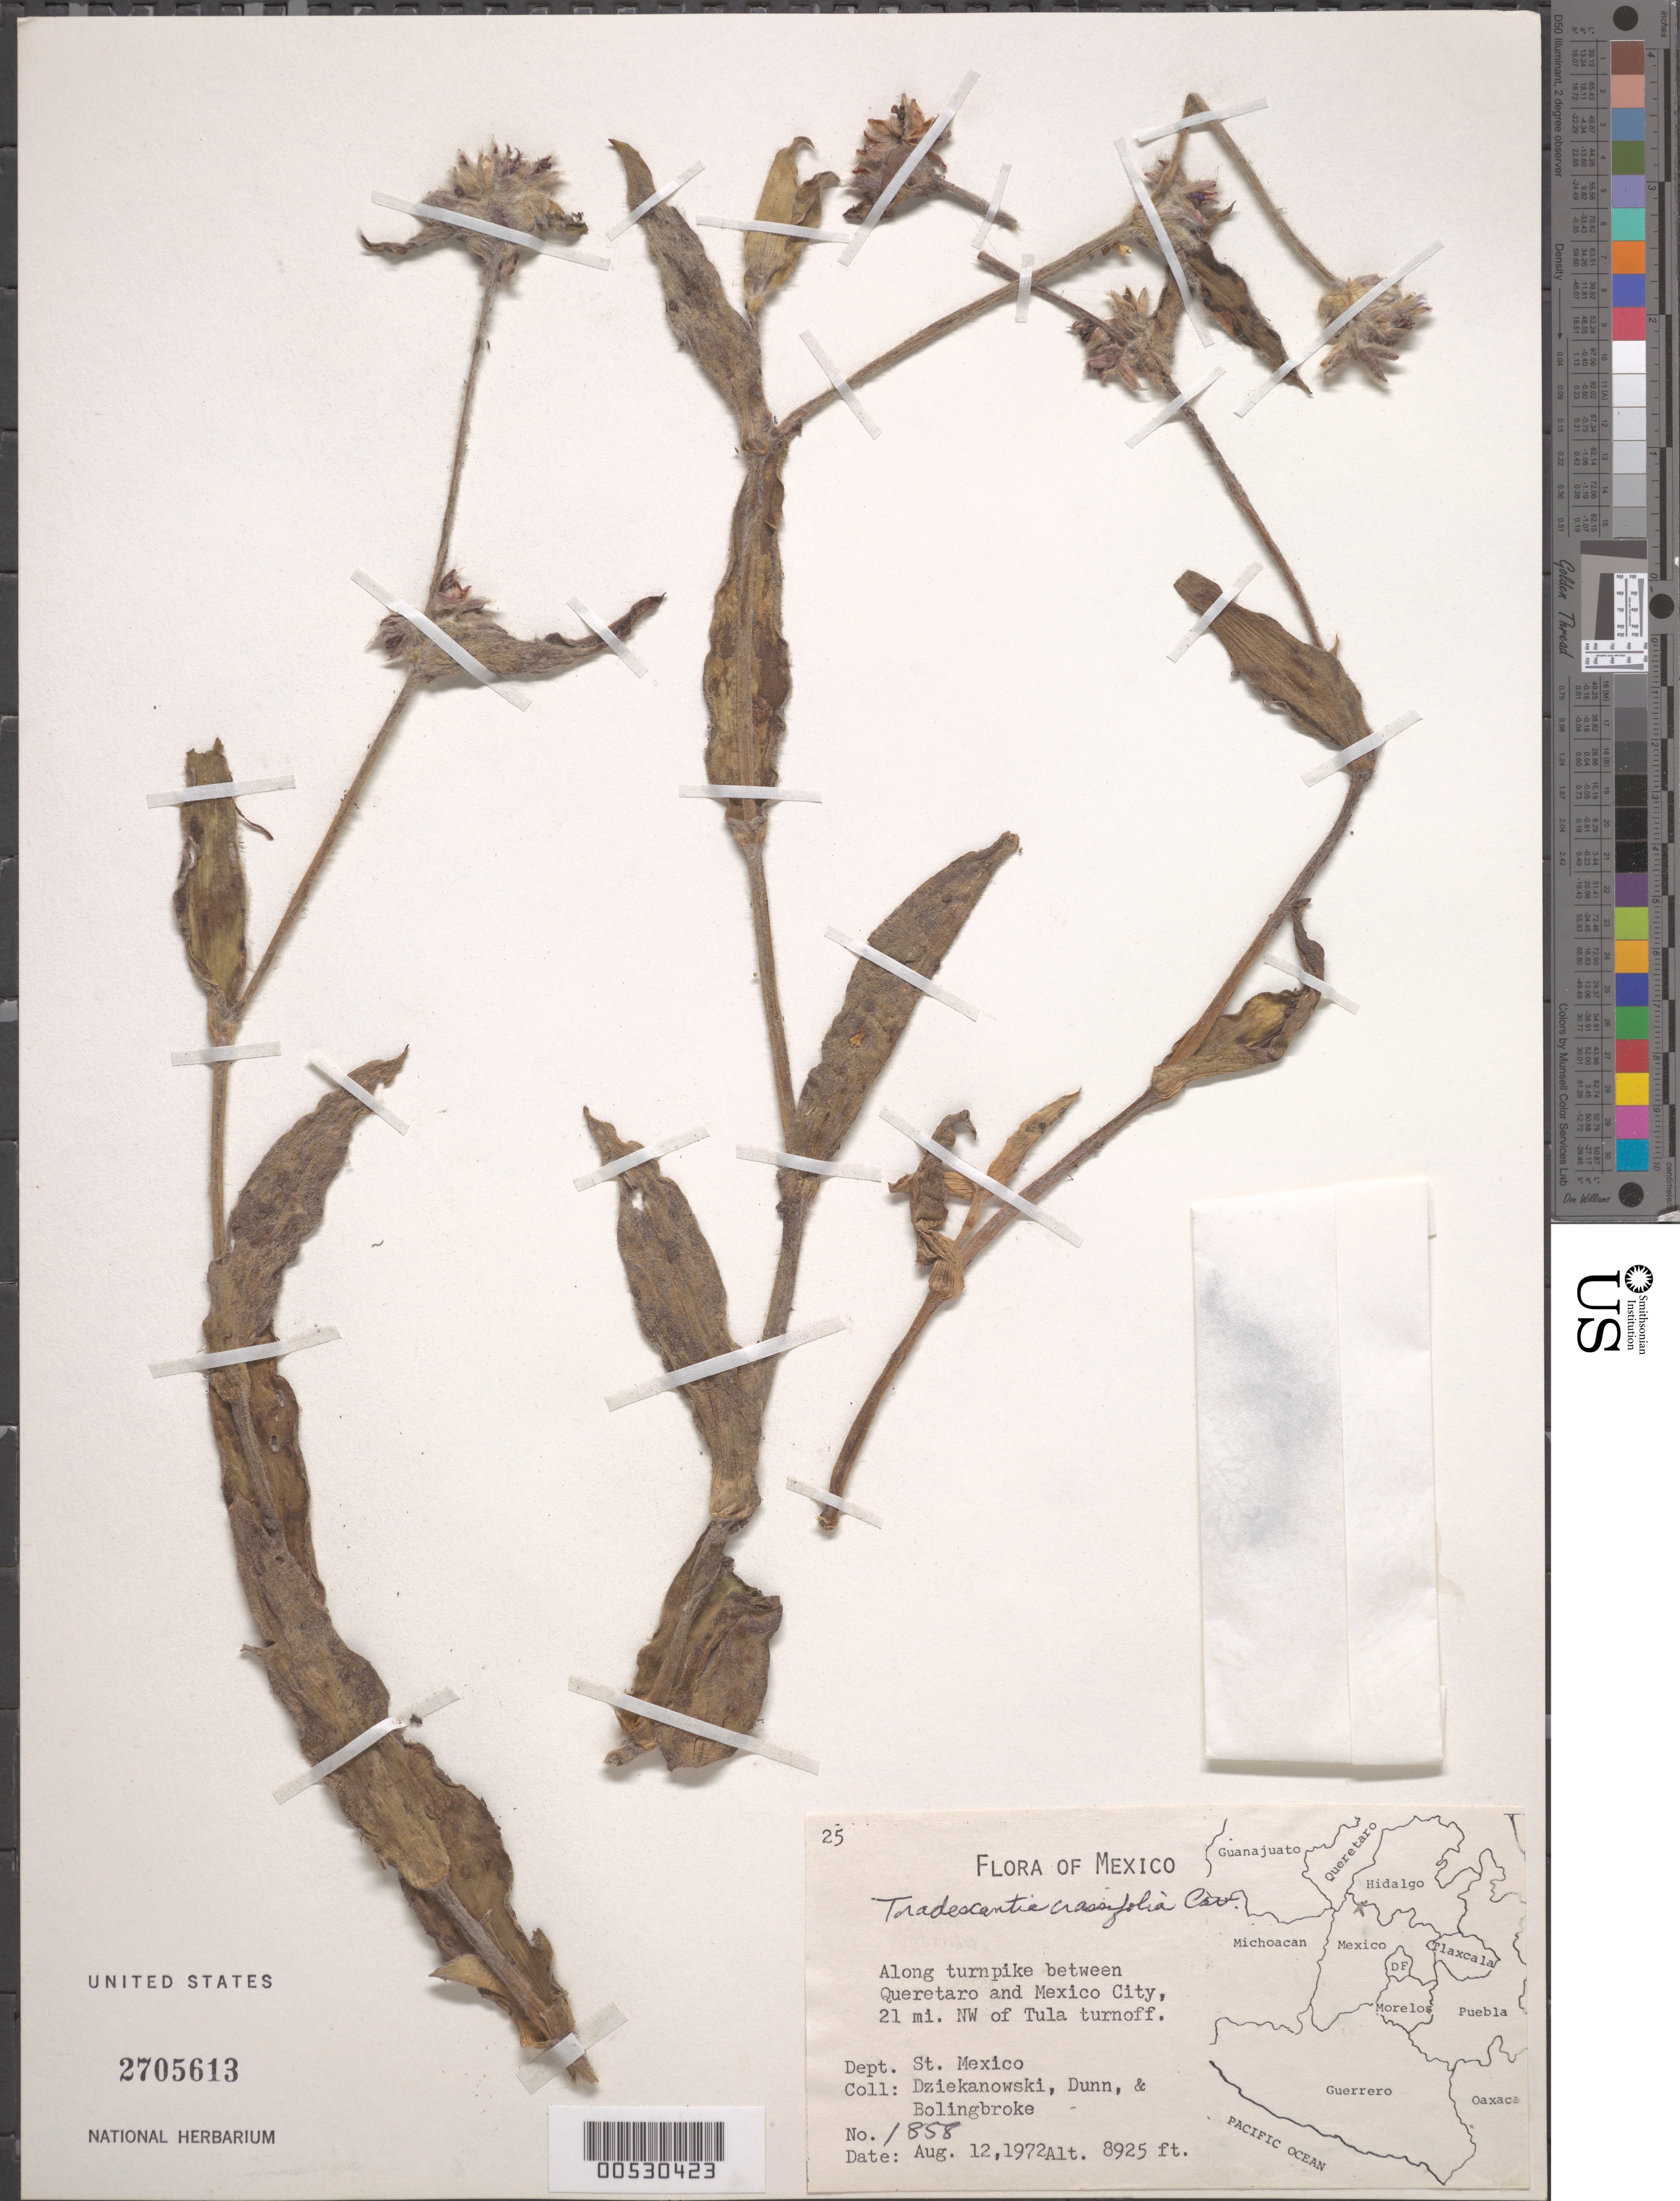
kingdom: Plantae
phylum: Tracheophyta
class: Liliopsida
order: Commelinales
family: Commelinaceae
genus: Tradescantia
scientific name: Tradescantia crassifolia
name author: Cav.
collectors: -. Dziekanowski, -- Dunn & -. Bolingbroke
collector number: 1858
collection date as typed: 12 Aug 1972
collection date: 1972-08-12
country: Mexico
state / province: México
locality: Between Queretaro and Mexico City, NW of Tula turnoff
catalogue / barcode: US 2705613